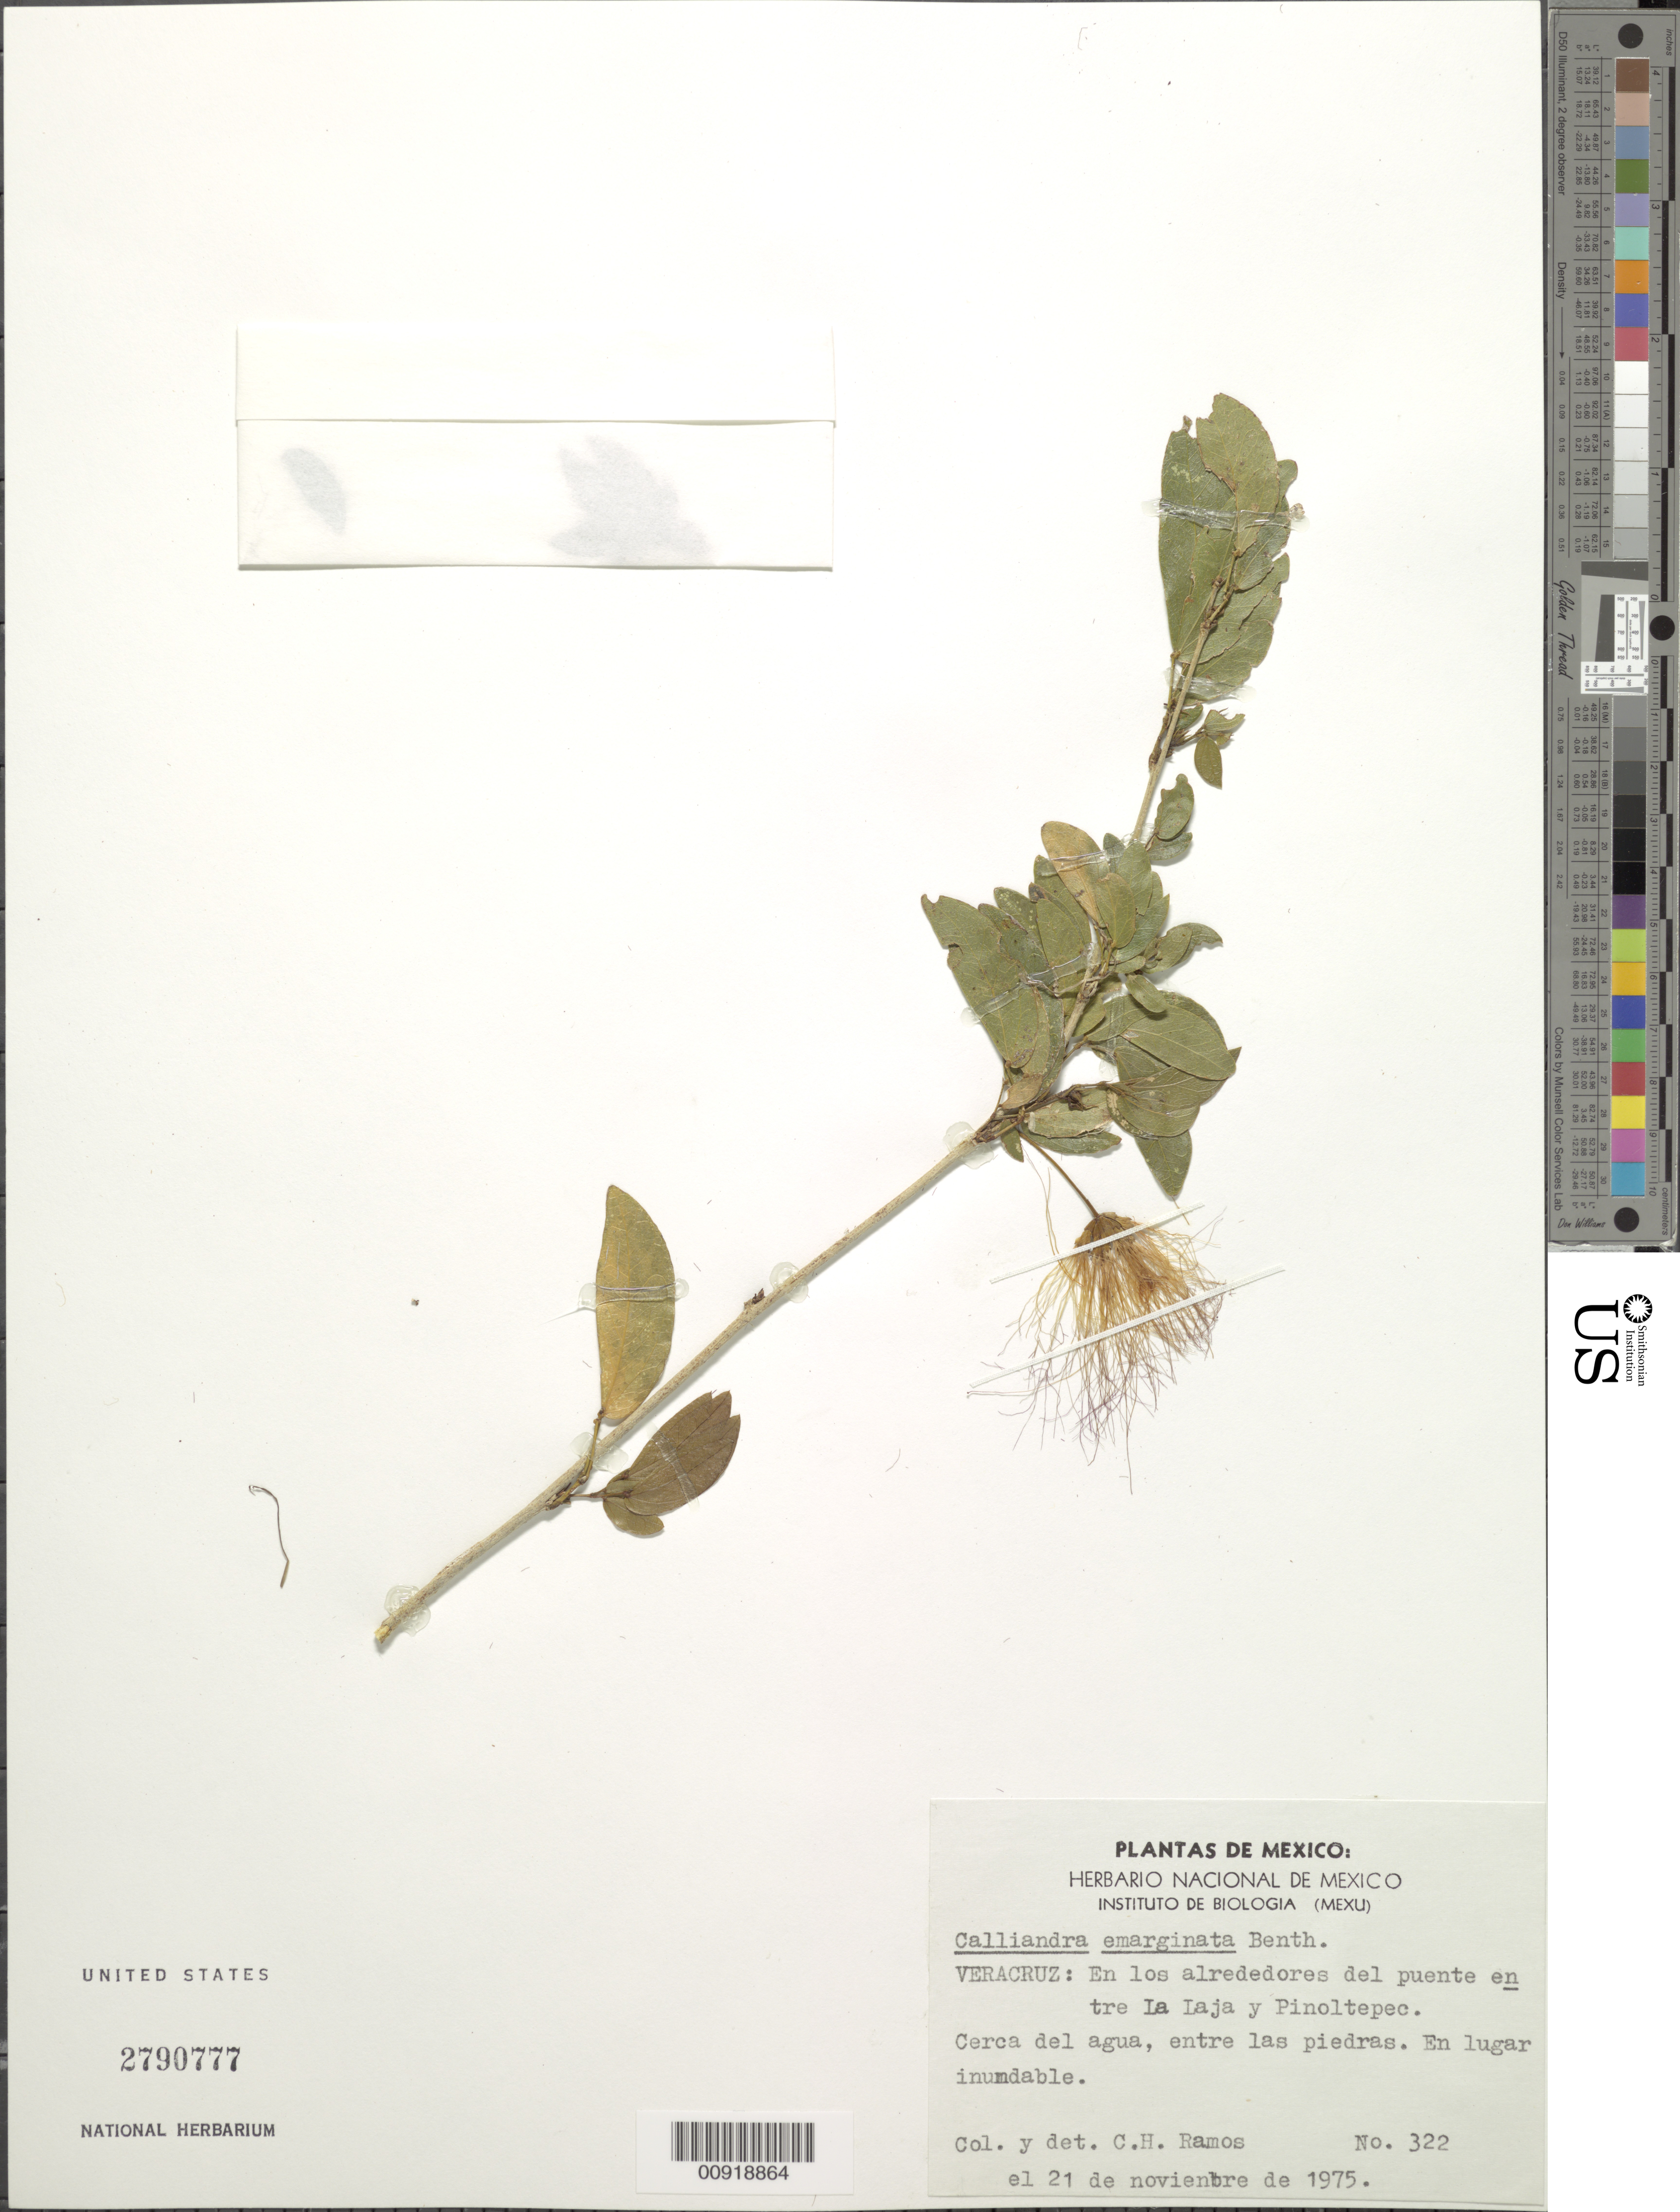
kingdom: Plantae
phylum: Tracheophyta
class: Magnoliopsida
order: Fabales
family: Fabaceae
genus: Calliandra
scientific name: Calliandra emarginata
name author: (Willd.) Benth.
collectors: C. H. Ramos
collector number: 322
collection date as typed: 21 Nov 1975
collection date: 1975-11-21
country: Mexico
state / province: Veracruz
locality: Veracruz: En los alrededores del puente entre La Laja y Pinoltepec.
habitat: Cerca del agua, entre las piedras. En lugar inundable.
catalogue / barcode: US 2790777